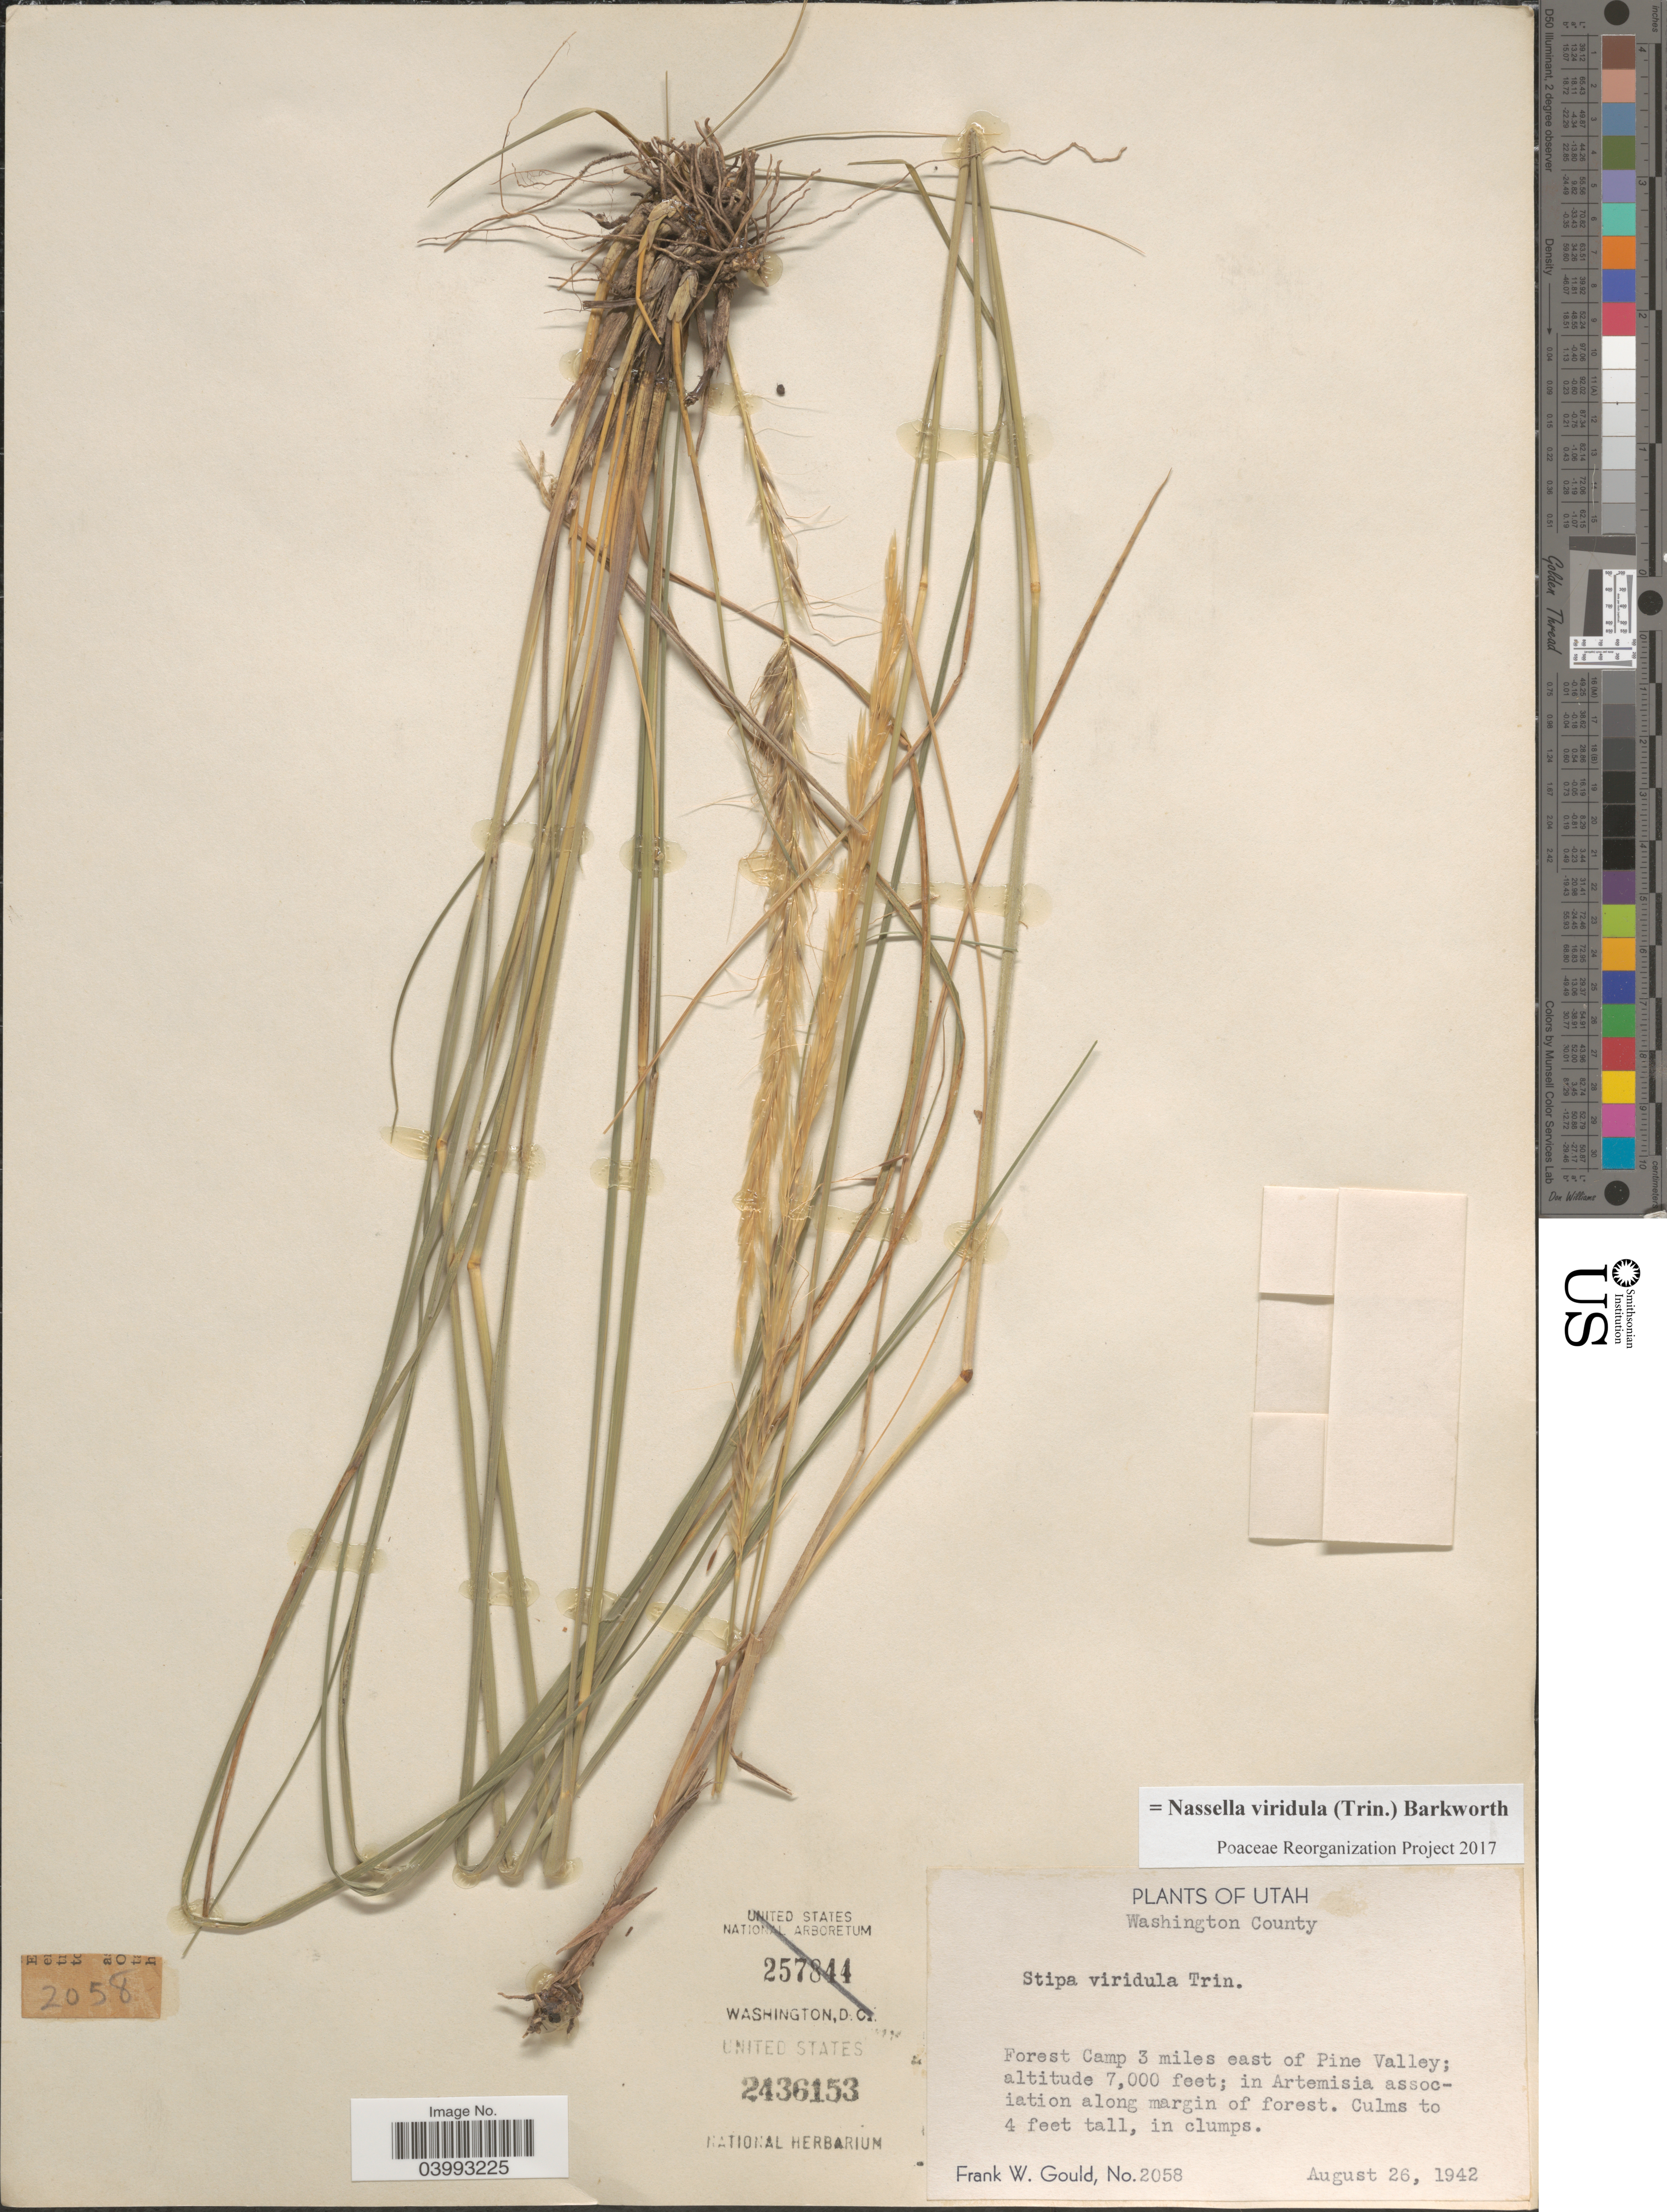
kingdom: Plantae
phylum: Tracheophyta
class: Liliopsida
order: Poales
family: Poaceae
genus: Nassella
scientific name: Nassella viridula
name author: (Trin.) Barkworth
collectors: F. W. Gould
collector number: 2058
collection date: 1942-08-26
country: United States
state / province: Utah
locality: Washington County. Forest Camp 3 miles east of Pine Valley; in Artemisia association along margin of forest.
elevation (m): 2134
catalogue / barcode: US 2436153